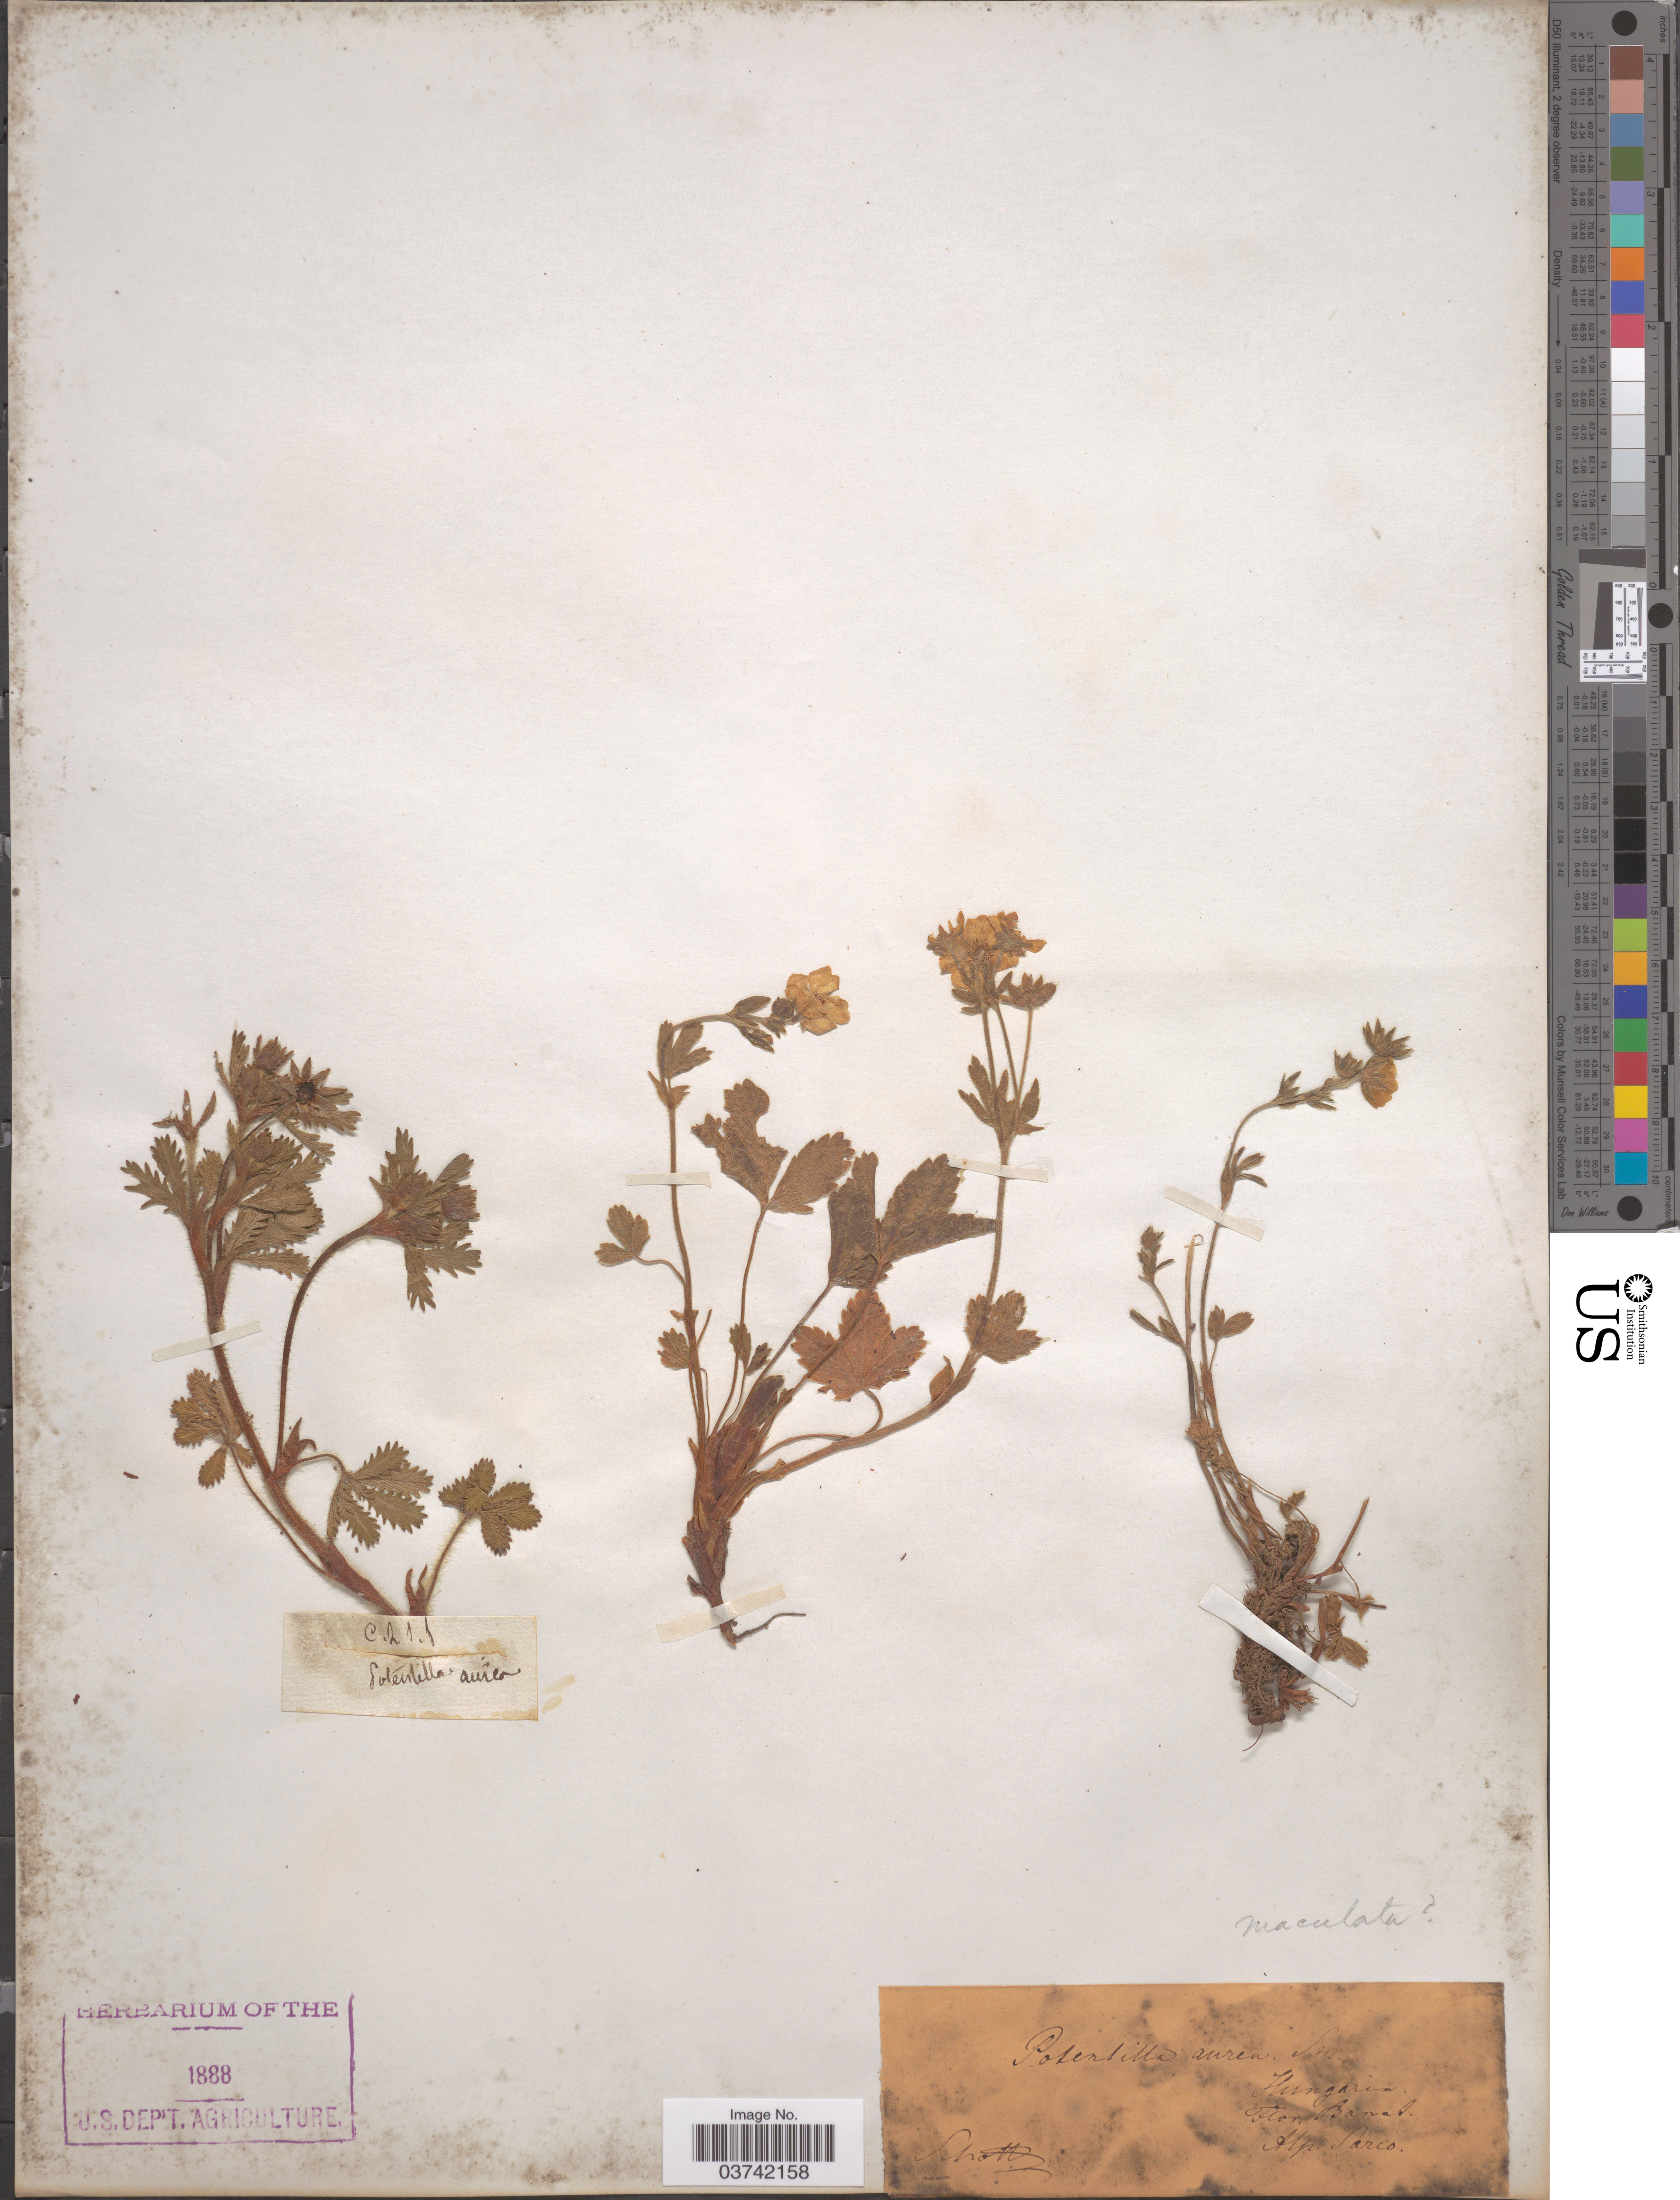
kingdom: Plantae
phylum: Tracheophyta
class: Magnoliopsida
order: Rosales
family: Rosaceae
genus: Potentilla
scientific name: Potentilla aurea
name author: L.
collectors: -. Schottz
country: Hungary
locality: Banat.